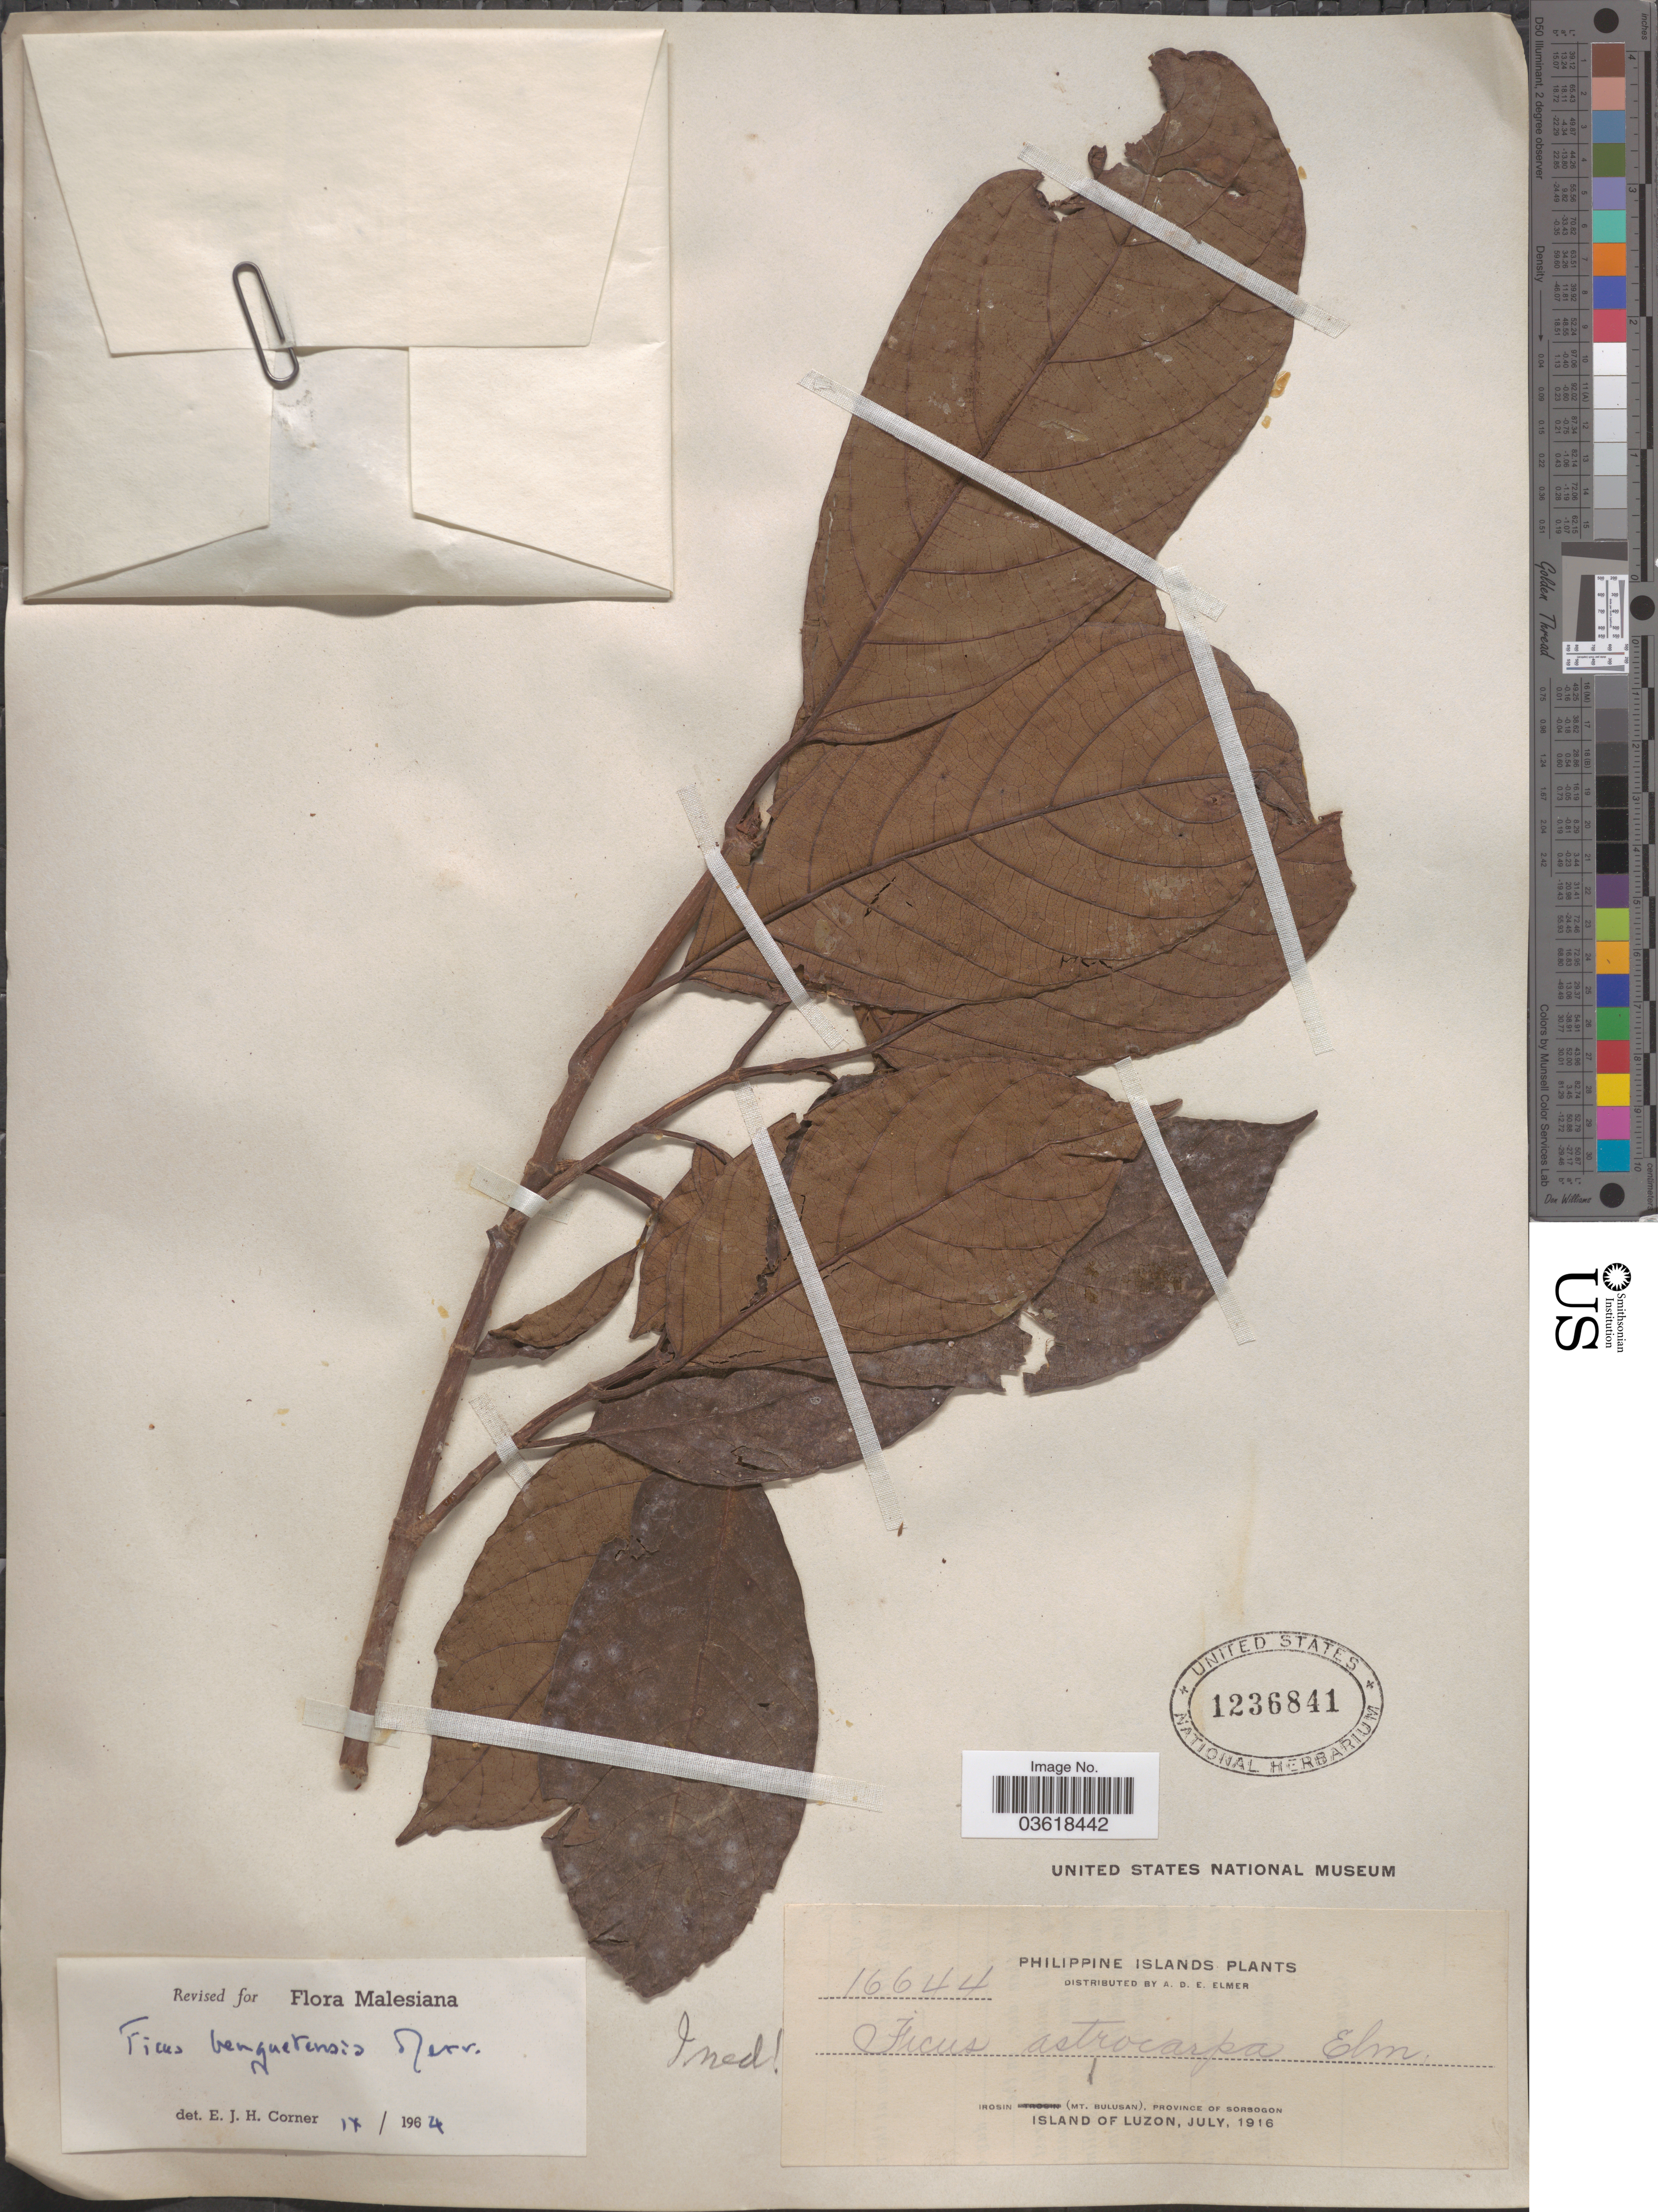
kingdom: Plantae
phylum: Tracheophyta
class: Magnoliopsida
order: Rosales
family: Moraceae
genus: Ficus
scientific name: Ficus benguetensis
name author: Merr.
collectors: A. D. E. Elmer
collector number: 16644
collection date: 1916-07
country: Philippines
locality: Philippine Islands. Irosin (Mt. Bulusan), Province of Sorsogon. Island of Luzon.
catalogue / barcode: US 1236841